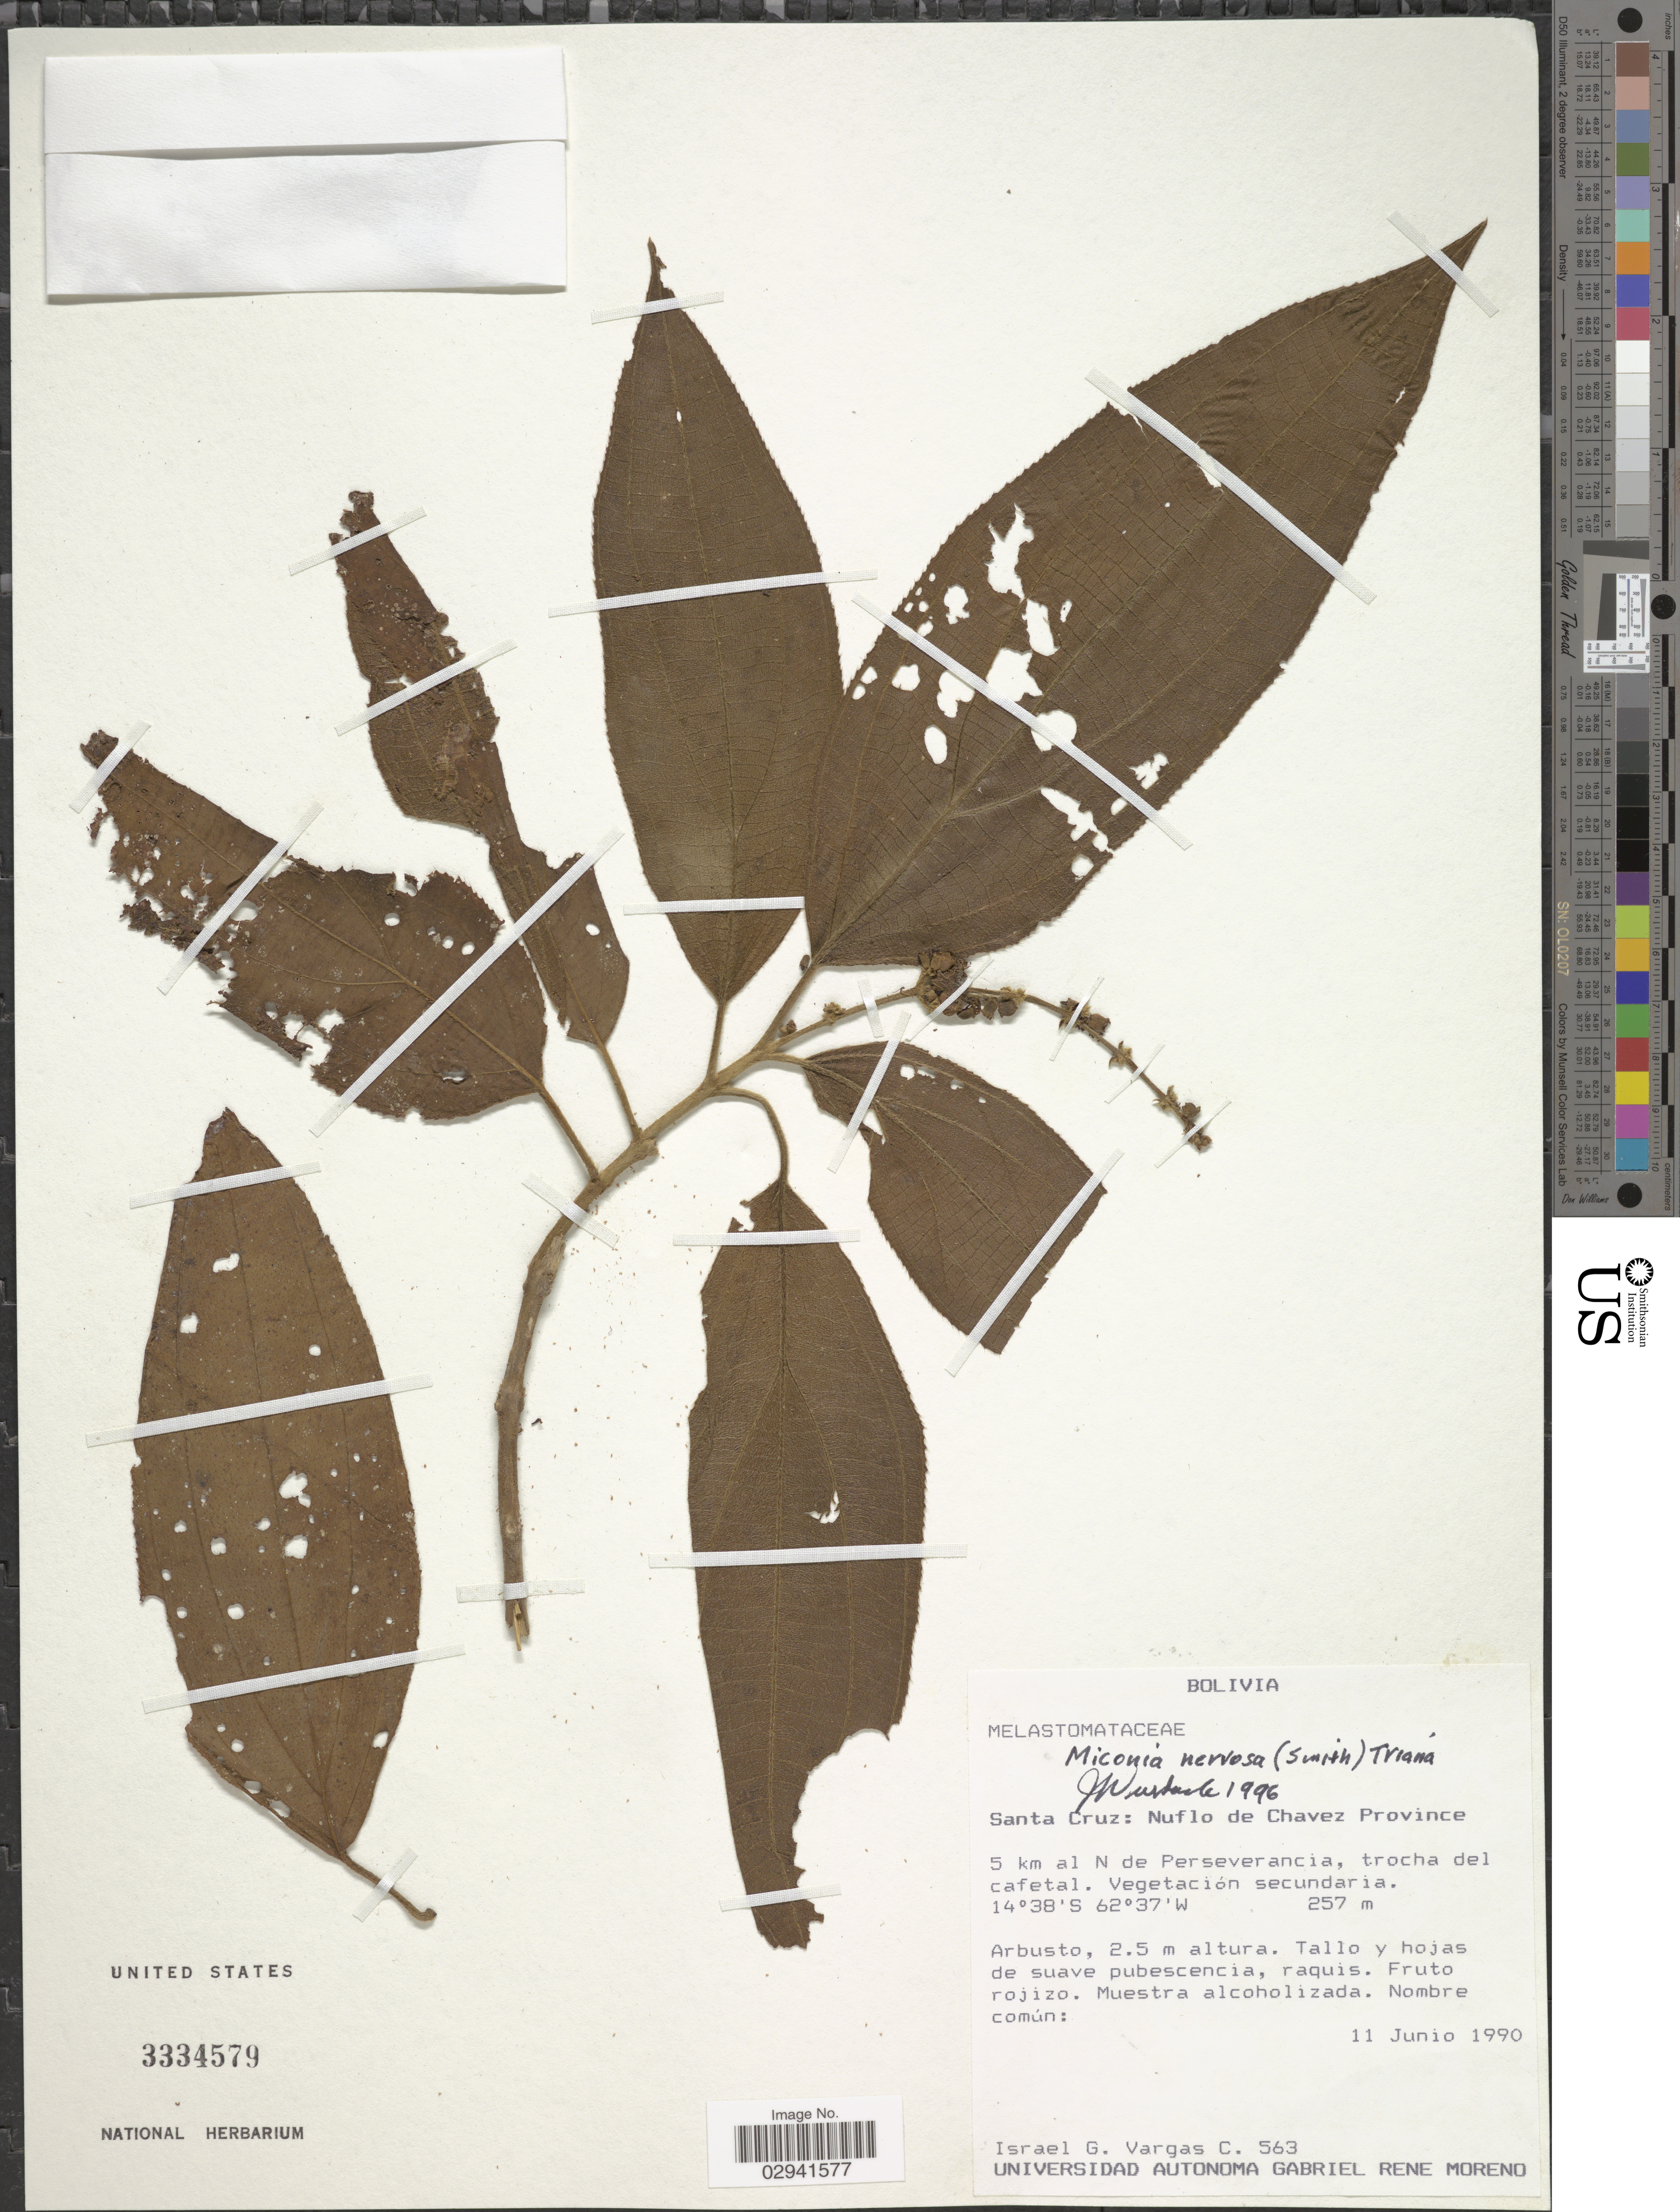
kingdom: Plantae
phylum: Tracheophyta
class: Magnoliopsida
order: Myrtales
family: Melastomataceae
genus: Miconia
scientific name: Miconia nervosa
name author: (Sm.) Triana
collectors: I. Vargas C.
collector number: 563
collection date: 1990-06-11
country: Bolivia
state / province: Santa Cruz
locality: Nuflo de Chavez Province. 5 km al N de Perseverancia, trocha del cafetal.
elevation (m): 257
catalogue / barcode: US 3334579